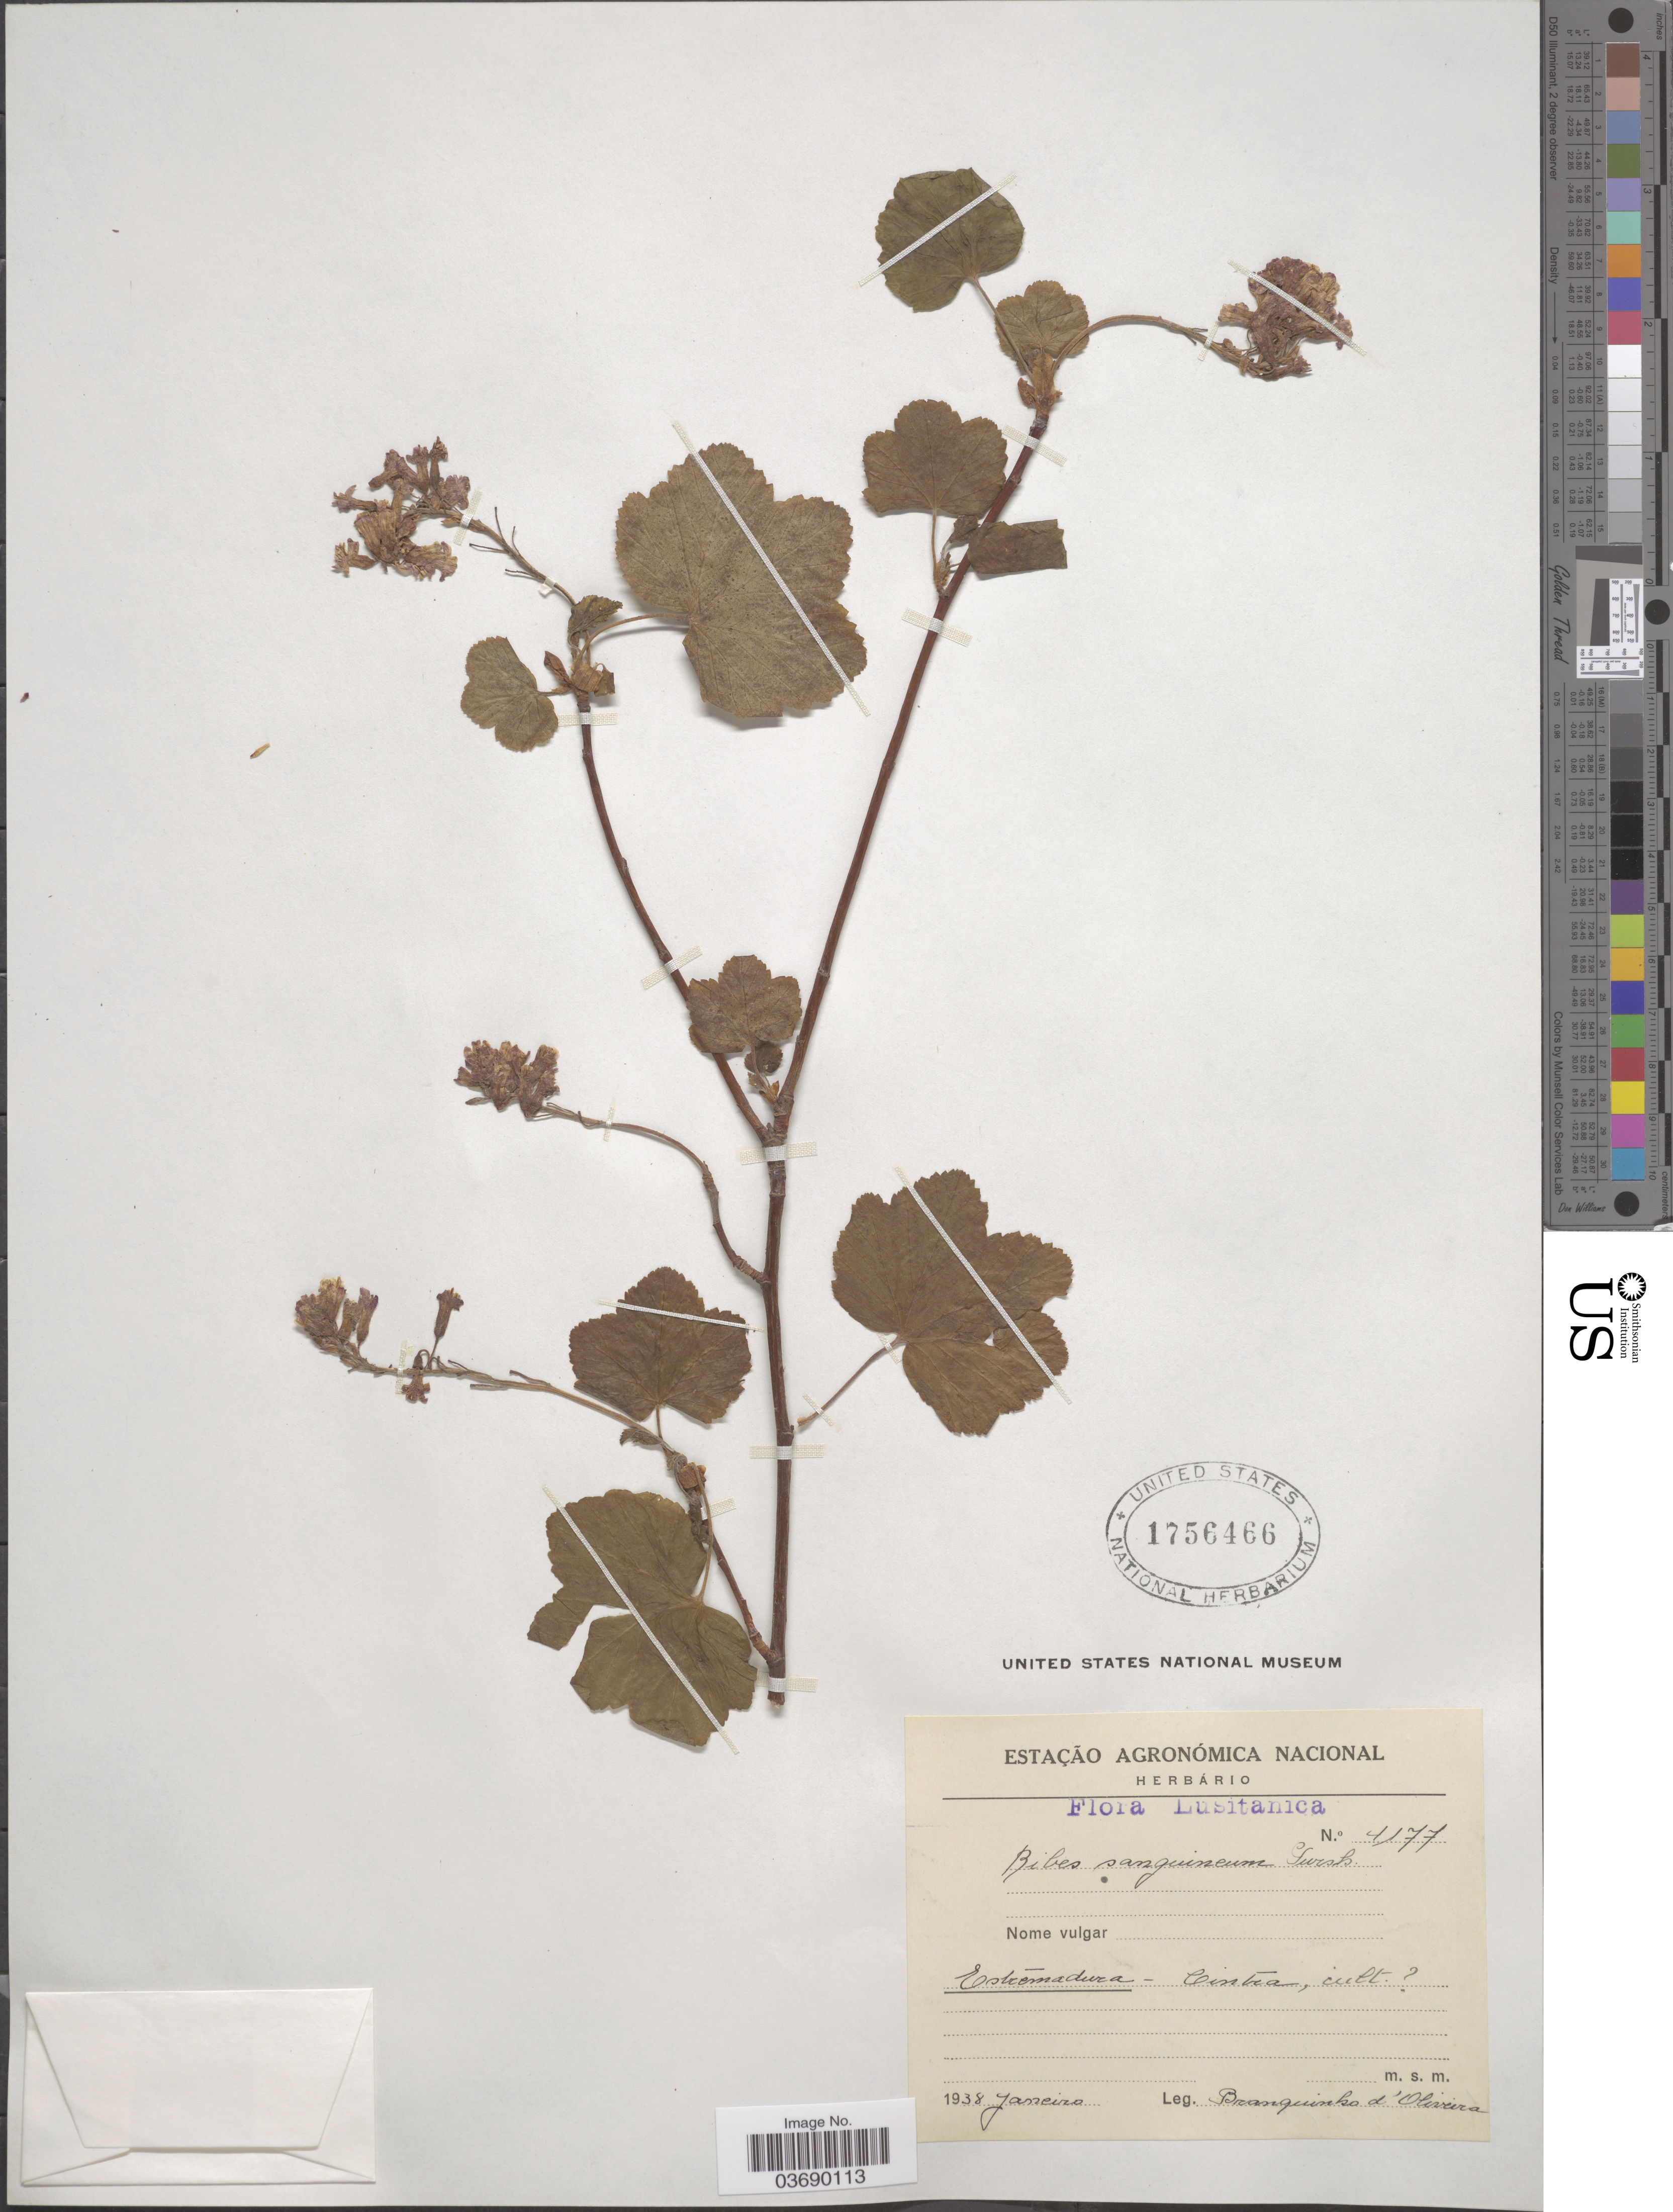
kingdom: Plantae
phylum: Tracheophyta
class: Magnoliopsida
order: Saxifragales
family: Grossulariaceae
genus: Ribes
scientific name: Ribes sanguineum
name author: Pursh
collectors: A. Branquinho D'Oliveira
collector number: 4177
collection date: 1938-01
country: Portugal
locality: Lusitanica. Estremadura - Cintra.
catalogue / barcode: US 1756466